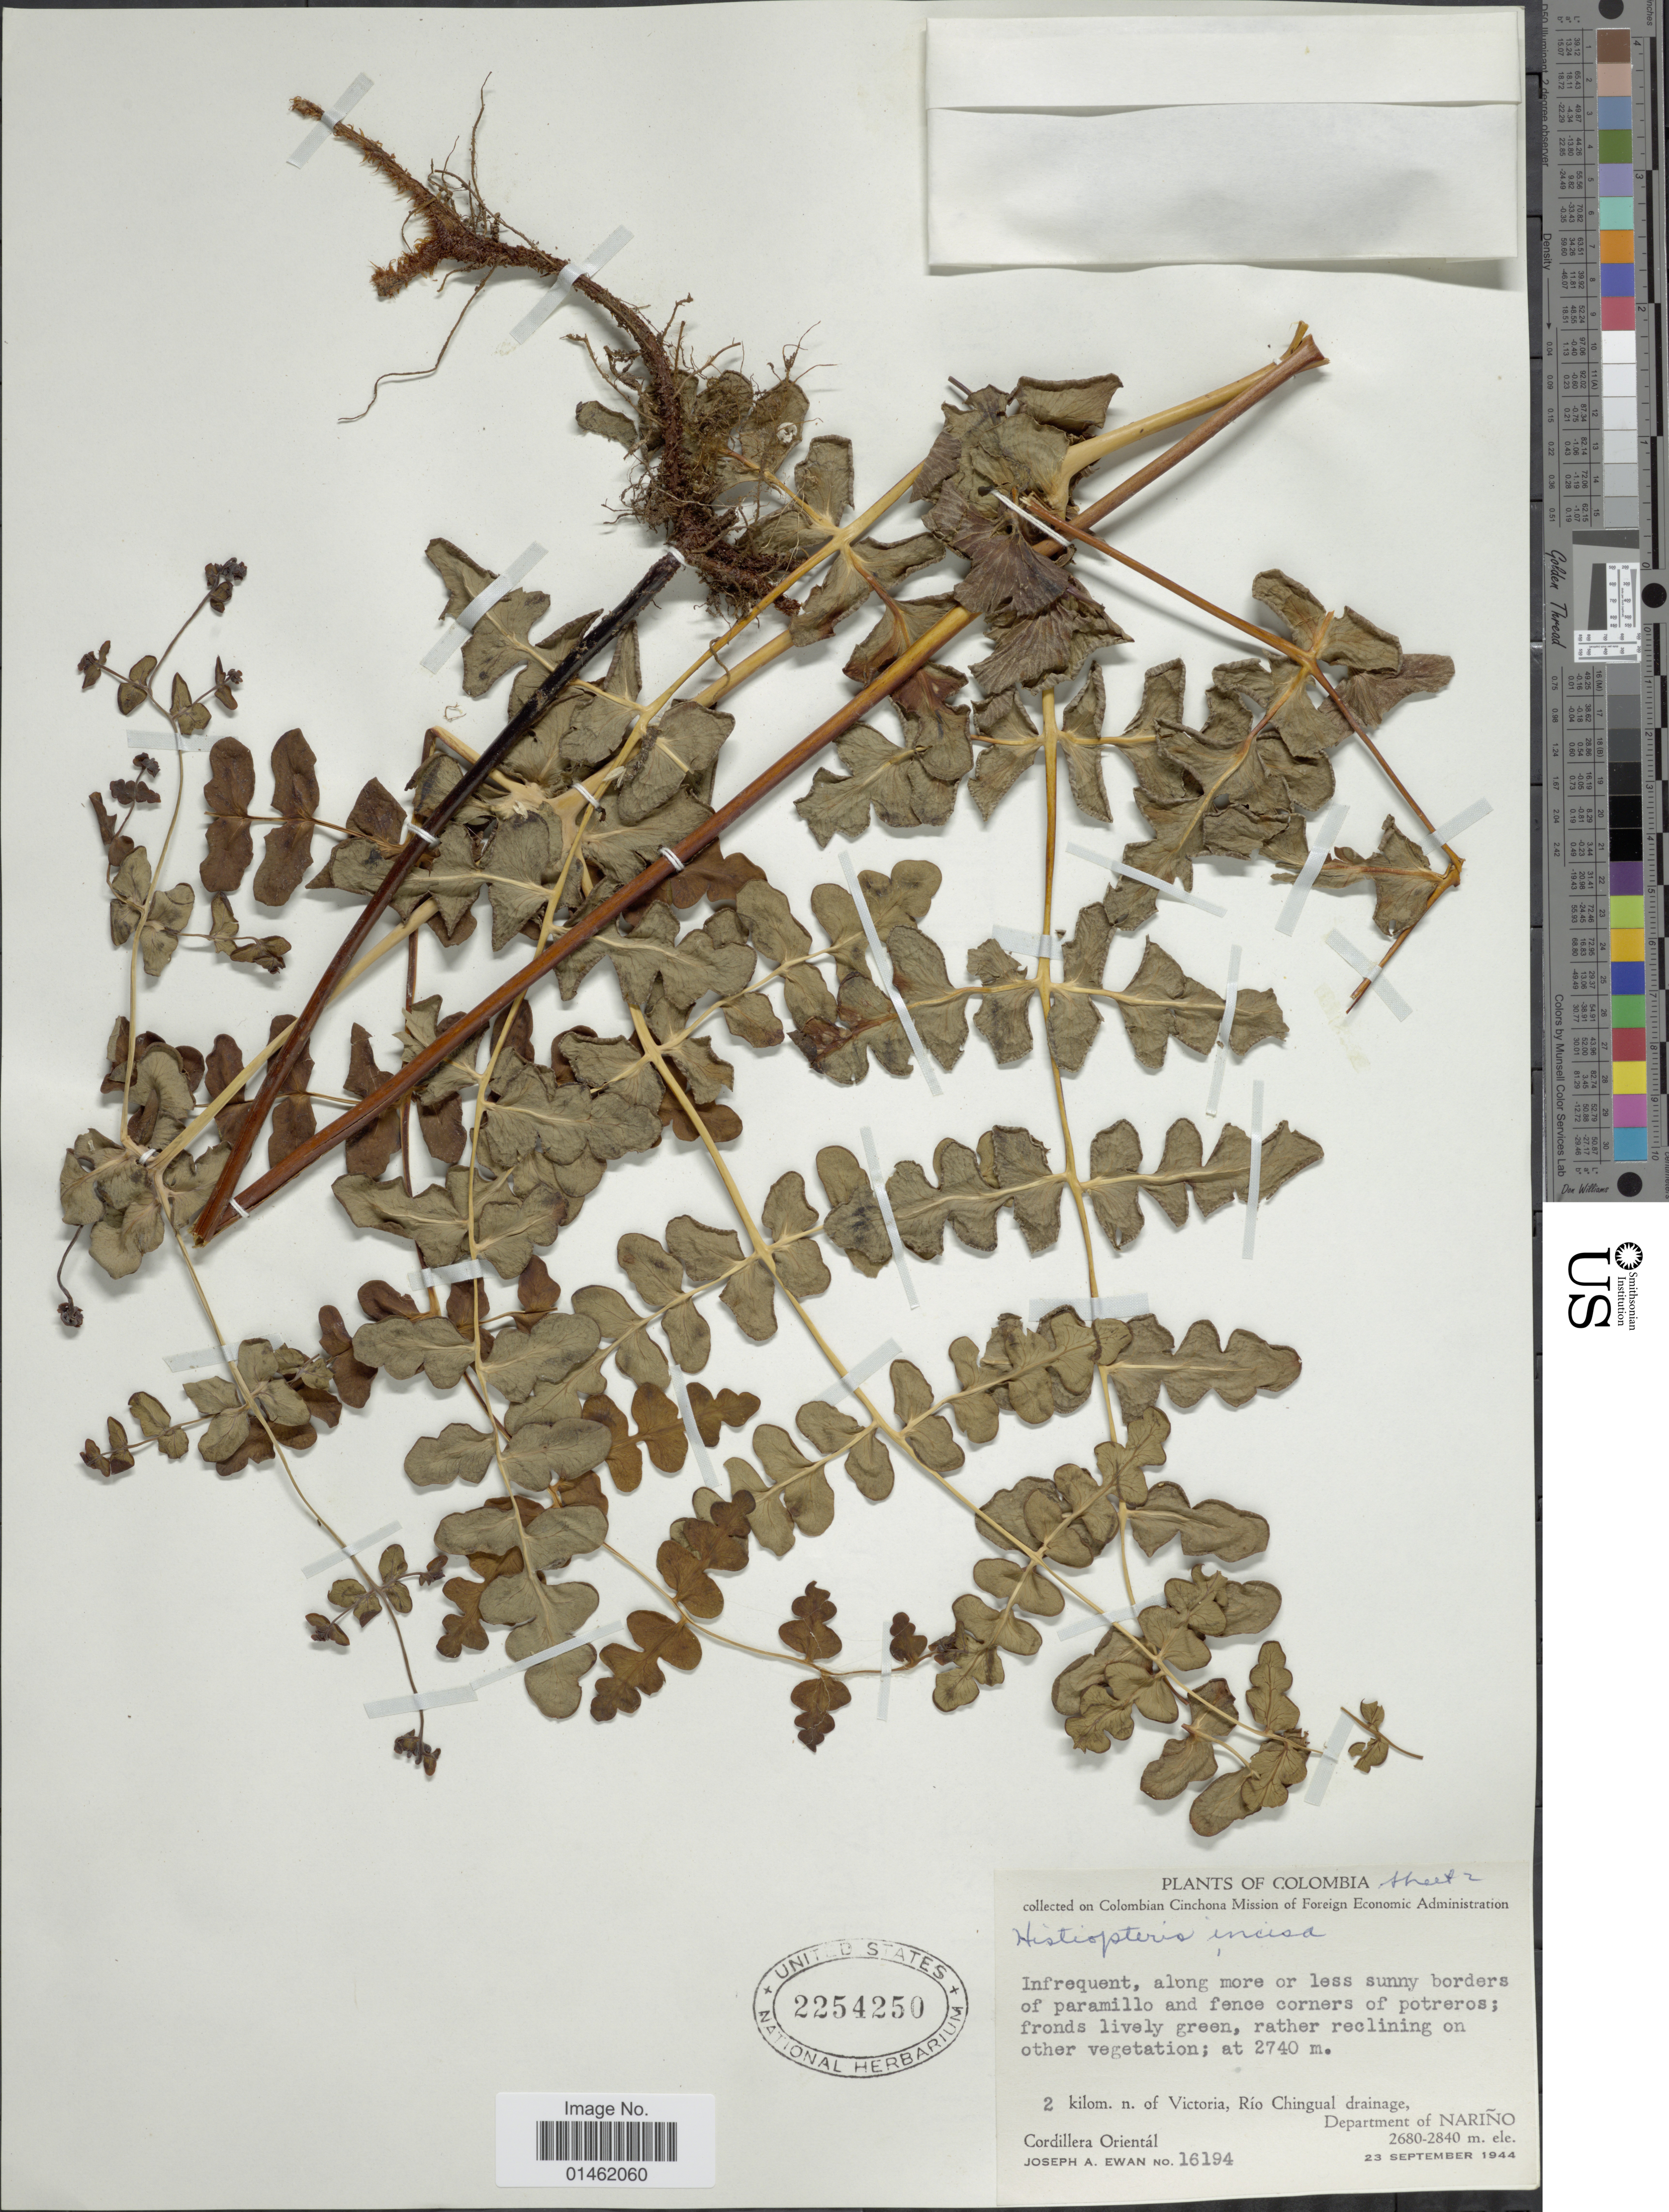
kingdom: Plantae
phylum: Tracheophyta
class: Polypodiopsida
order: Polypodiales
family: Dennstaedtiaceae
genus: Histiopteris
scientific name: Histiopteris incisa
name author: (Thunb.) J. Sm.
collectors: J. A. Ewan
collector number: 16194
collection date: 1944-09-23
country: Colombia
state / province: Nariño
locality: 2kilom. n. of Victoria, Rio Chingual drainage, Department of Narino, Cordillera Oriental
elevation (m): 2680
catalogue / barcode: US 2254250